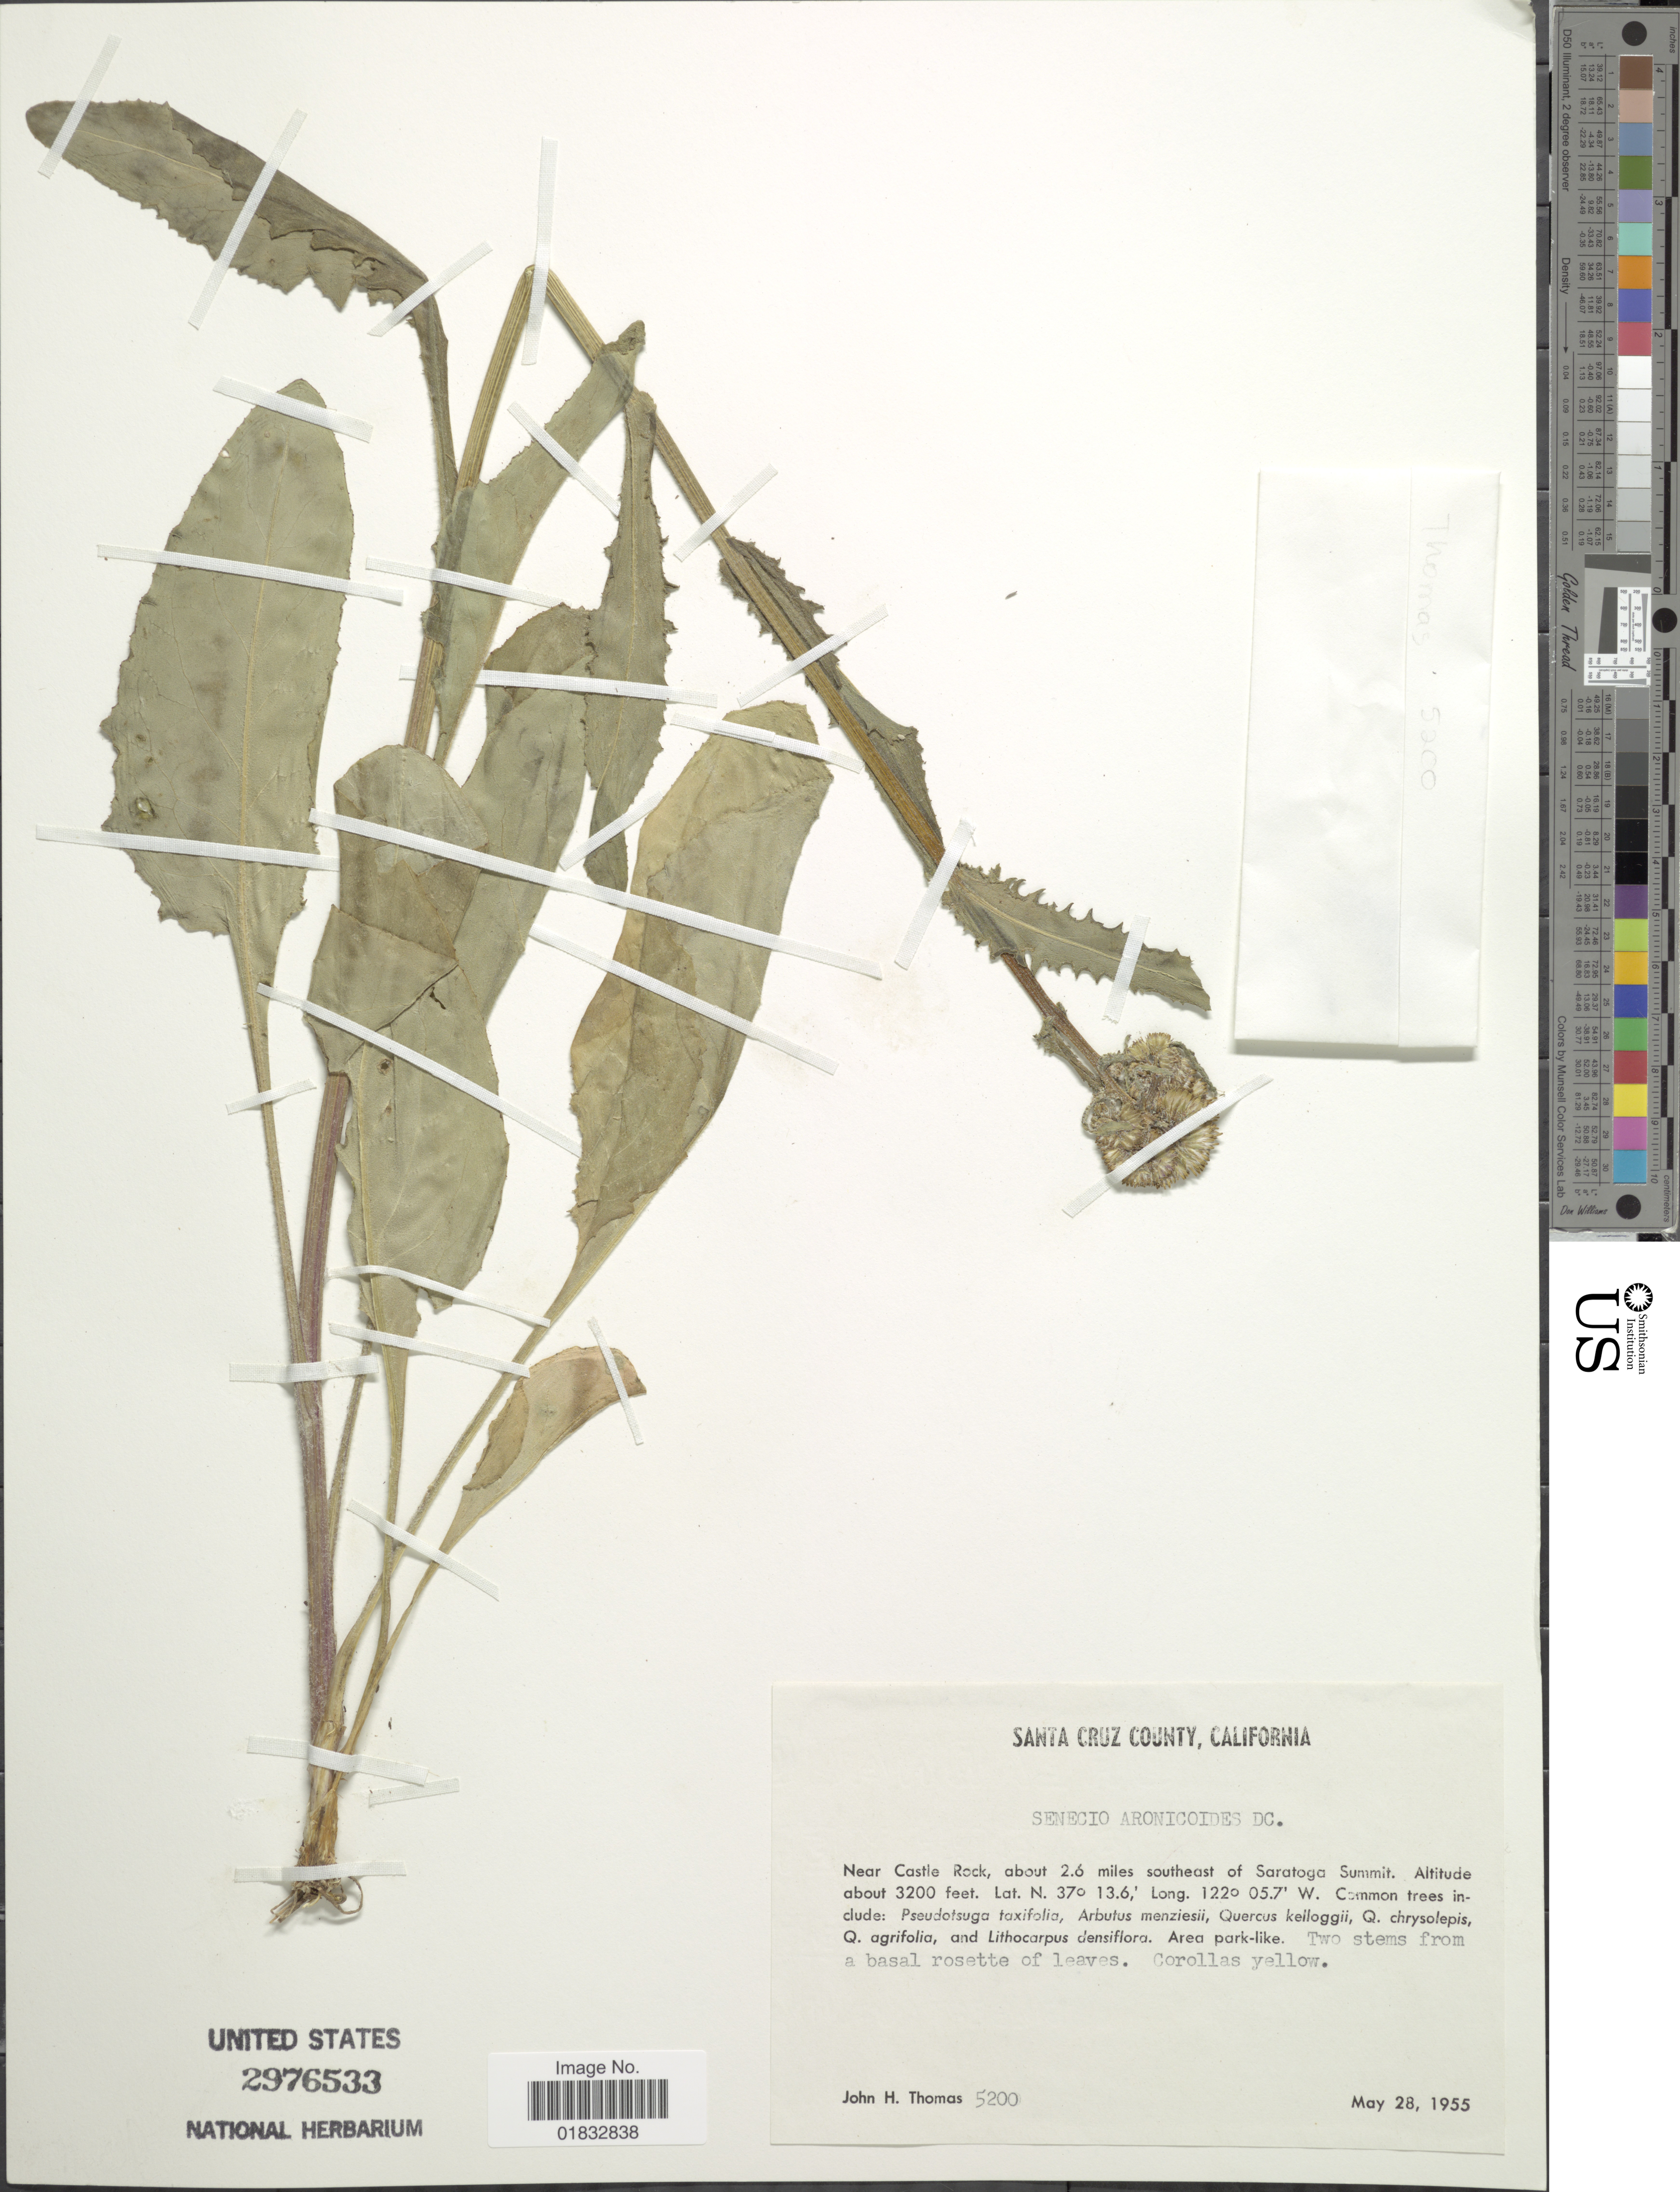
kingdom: Plantae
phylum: Tracheophyta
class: Magnoliopsida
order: Asterales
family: Asteraceae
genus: Senecio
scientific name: Senecio aronicoides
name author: DC.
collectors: J. H. Thomas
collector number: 5200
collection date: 1955-05-28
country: United States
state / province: California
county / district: Santa Cruz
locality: Santa Cruz County, Near Castle Rock, about 2.6 miles southeast of Saratoga Summit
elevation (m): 975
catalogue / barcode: US 2976533